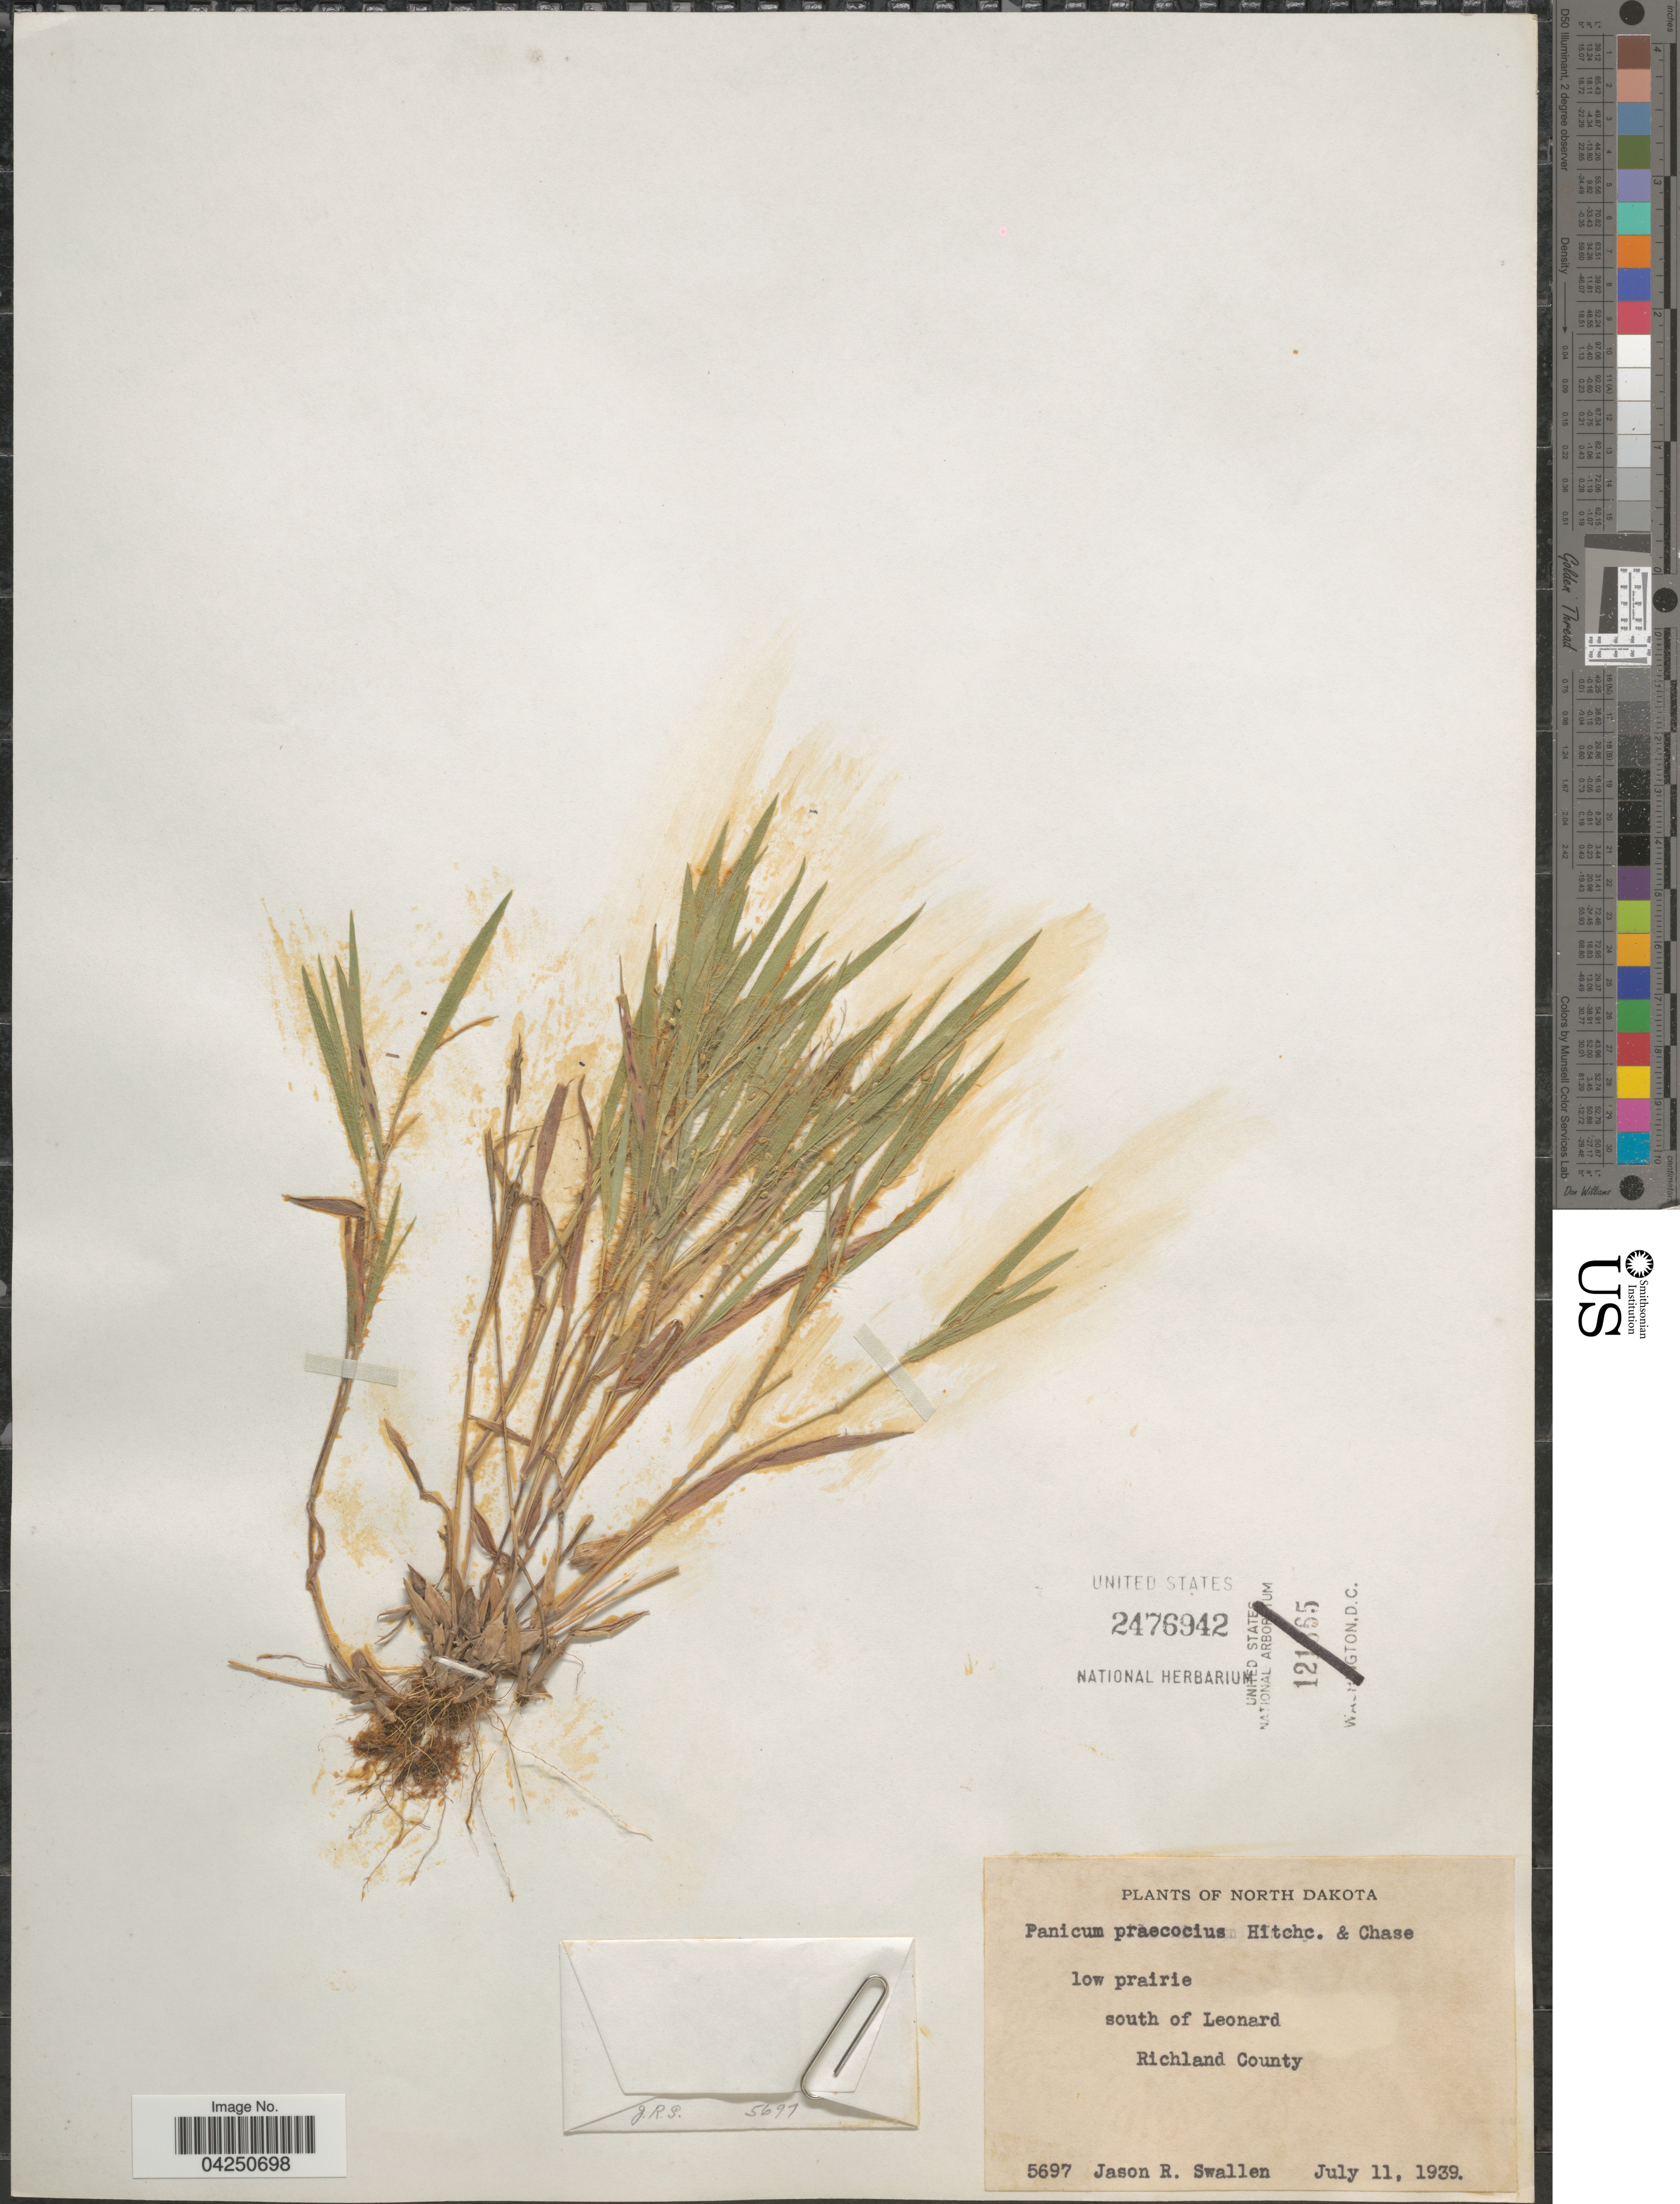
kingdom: Plantae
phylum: Tracheophyta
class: Liliopsida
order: Poales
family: Poaceae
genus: Dichanthelium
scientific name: Dichanthelium acuminatum var. acuminatum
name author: (Sw.) Gould & C.A. Clark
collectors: J. R. Swallen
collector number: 5697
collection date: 1939-07-11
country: United States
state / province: North Dakota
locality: Low prairie. South of Leonard. Richland County.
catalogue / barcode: US 2476942